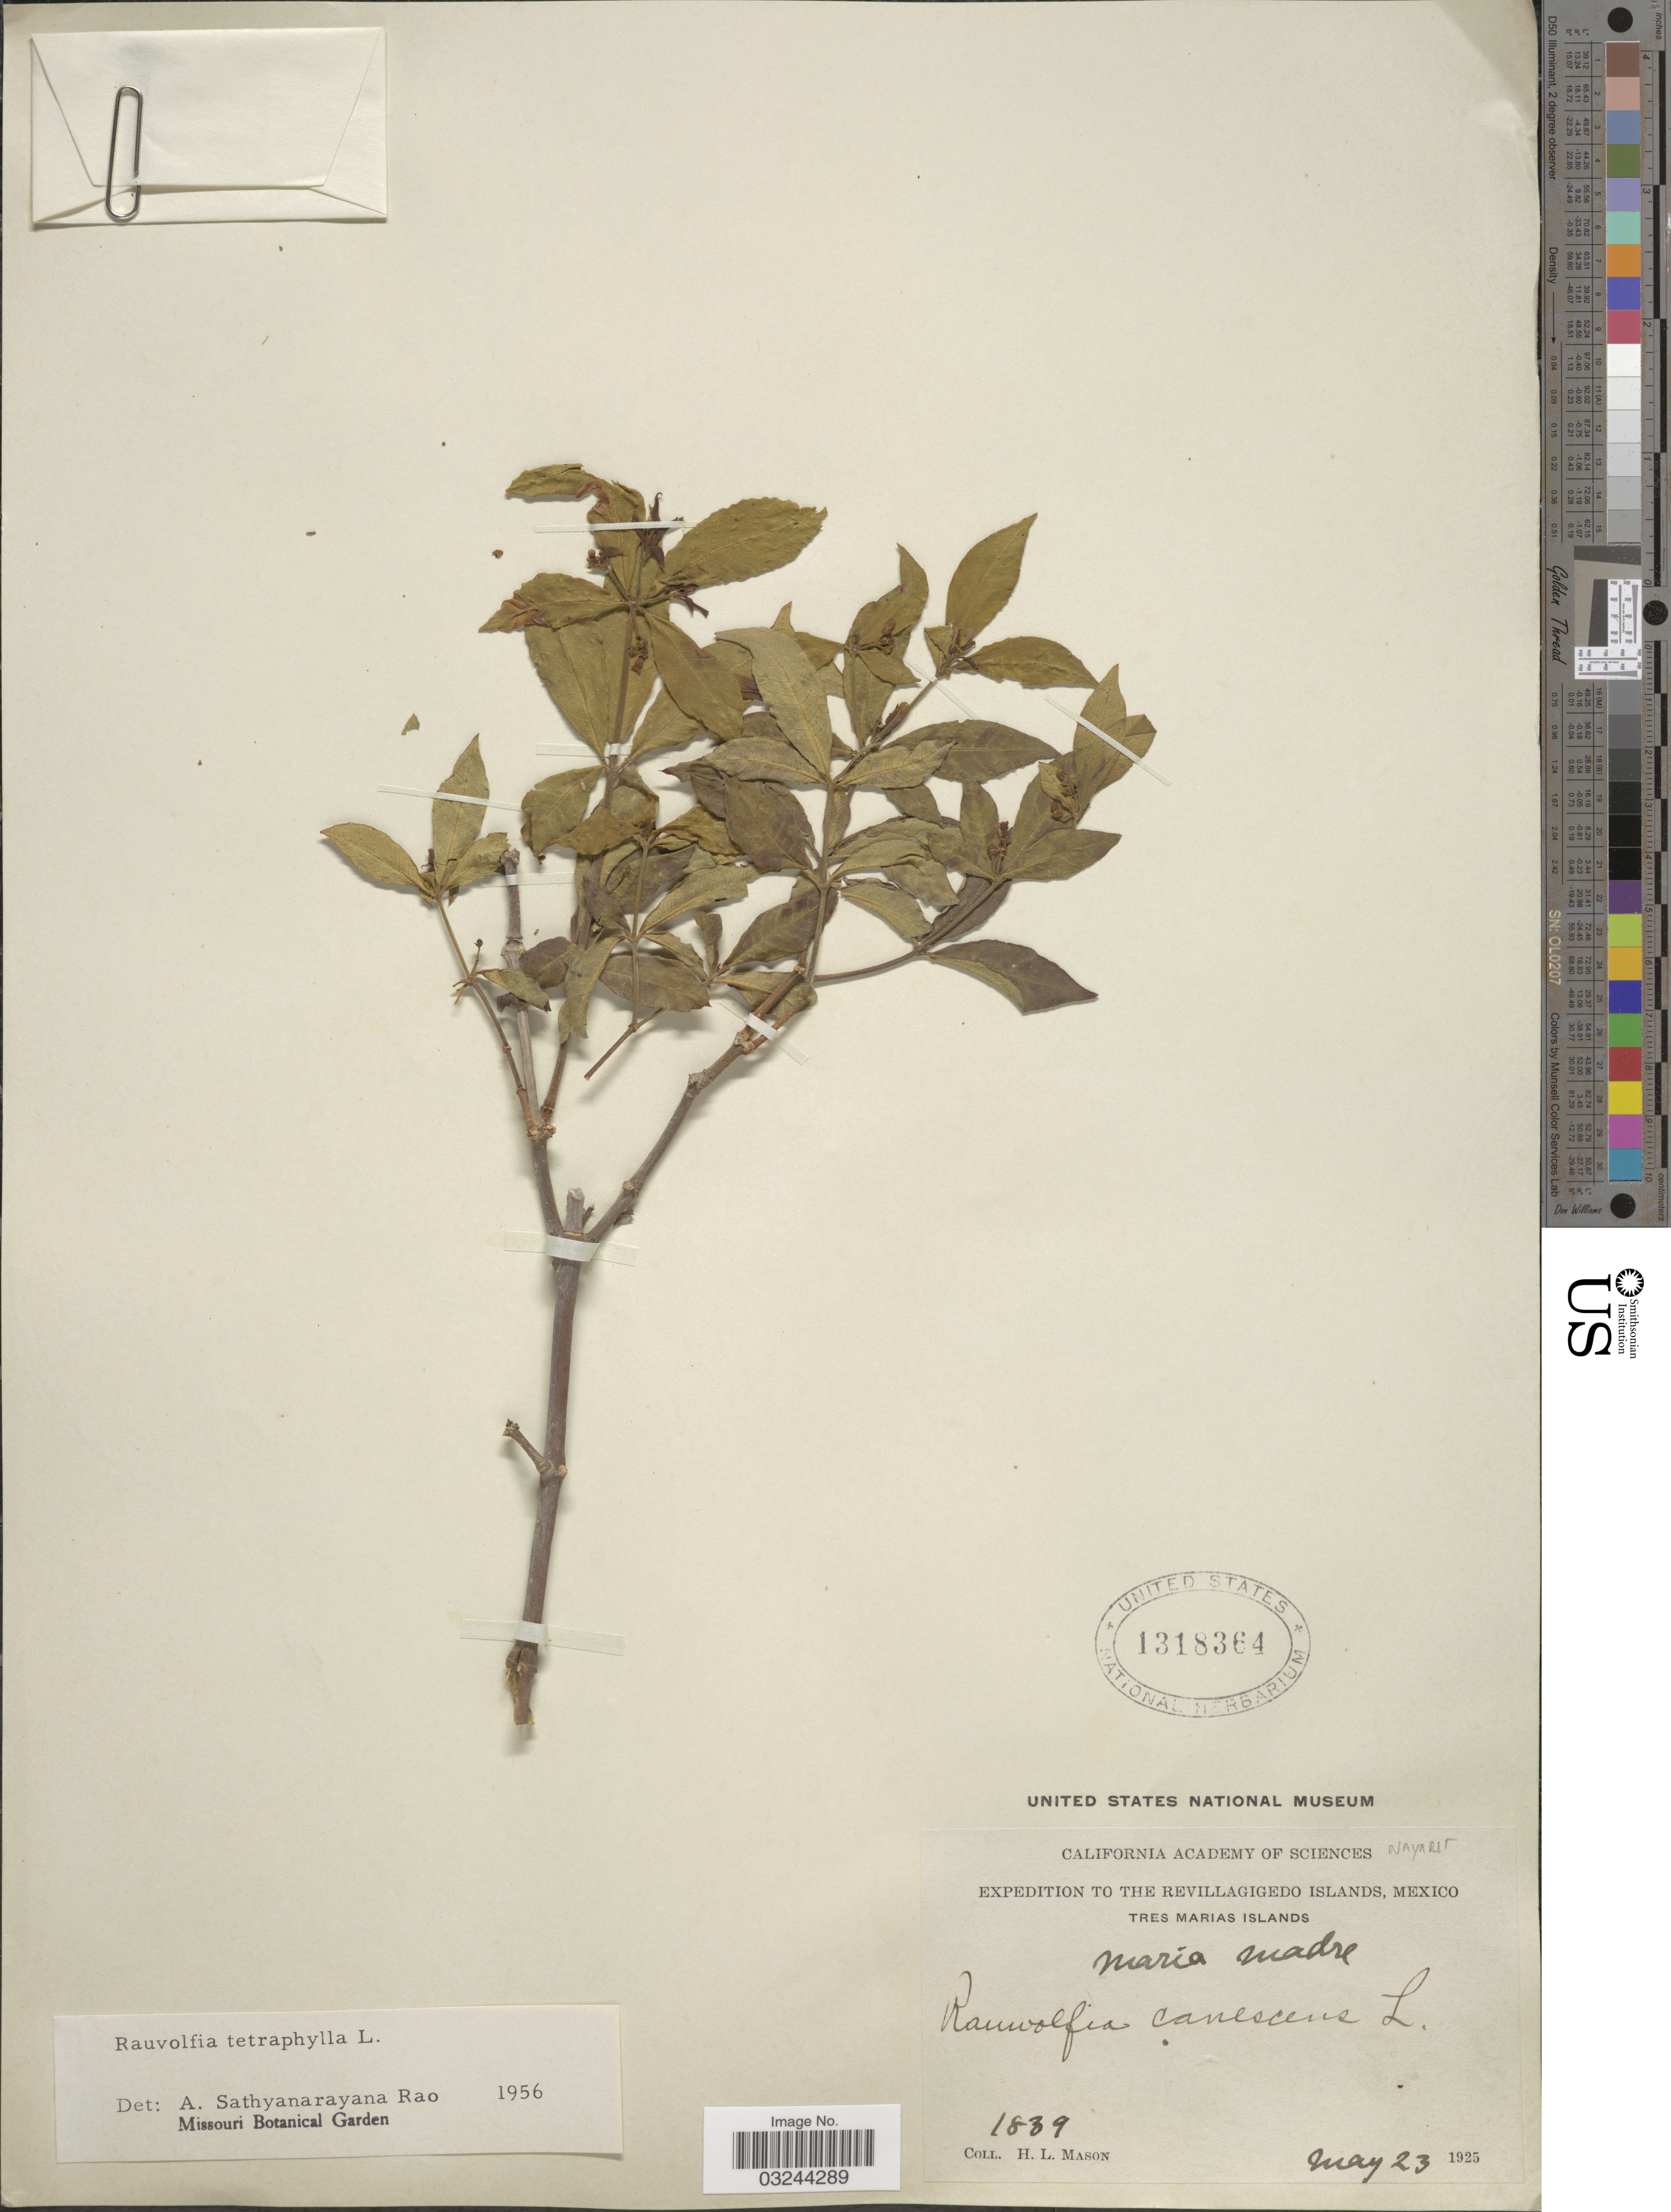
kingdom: Plantae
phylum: Tracheophyta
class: Magnoliopsida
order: Gentianales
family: Apocynaceae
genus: Rauvolfia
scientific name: Rauvolfia tetraphylla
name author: L.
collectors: H. L. Mason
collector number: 1839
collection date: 1925-05-23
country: Mexico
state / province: Nayarit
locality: The Revillagigedo Islands, Tres Maria Islands, Maria Madre.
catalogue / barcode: US 1318364